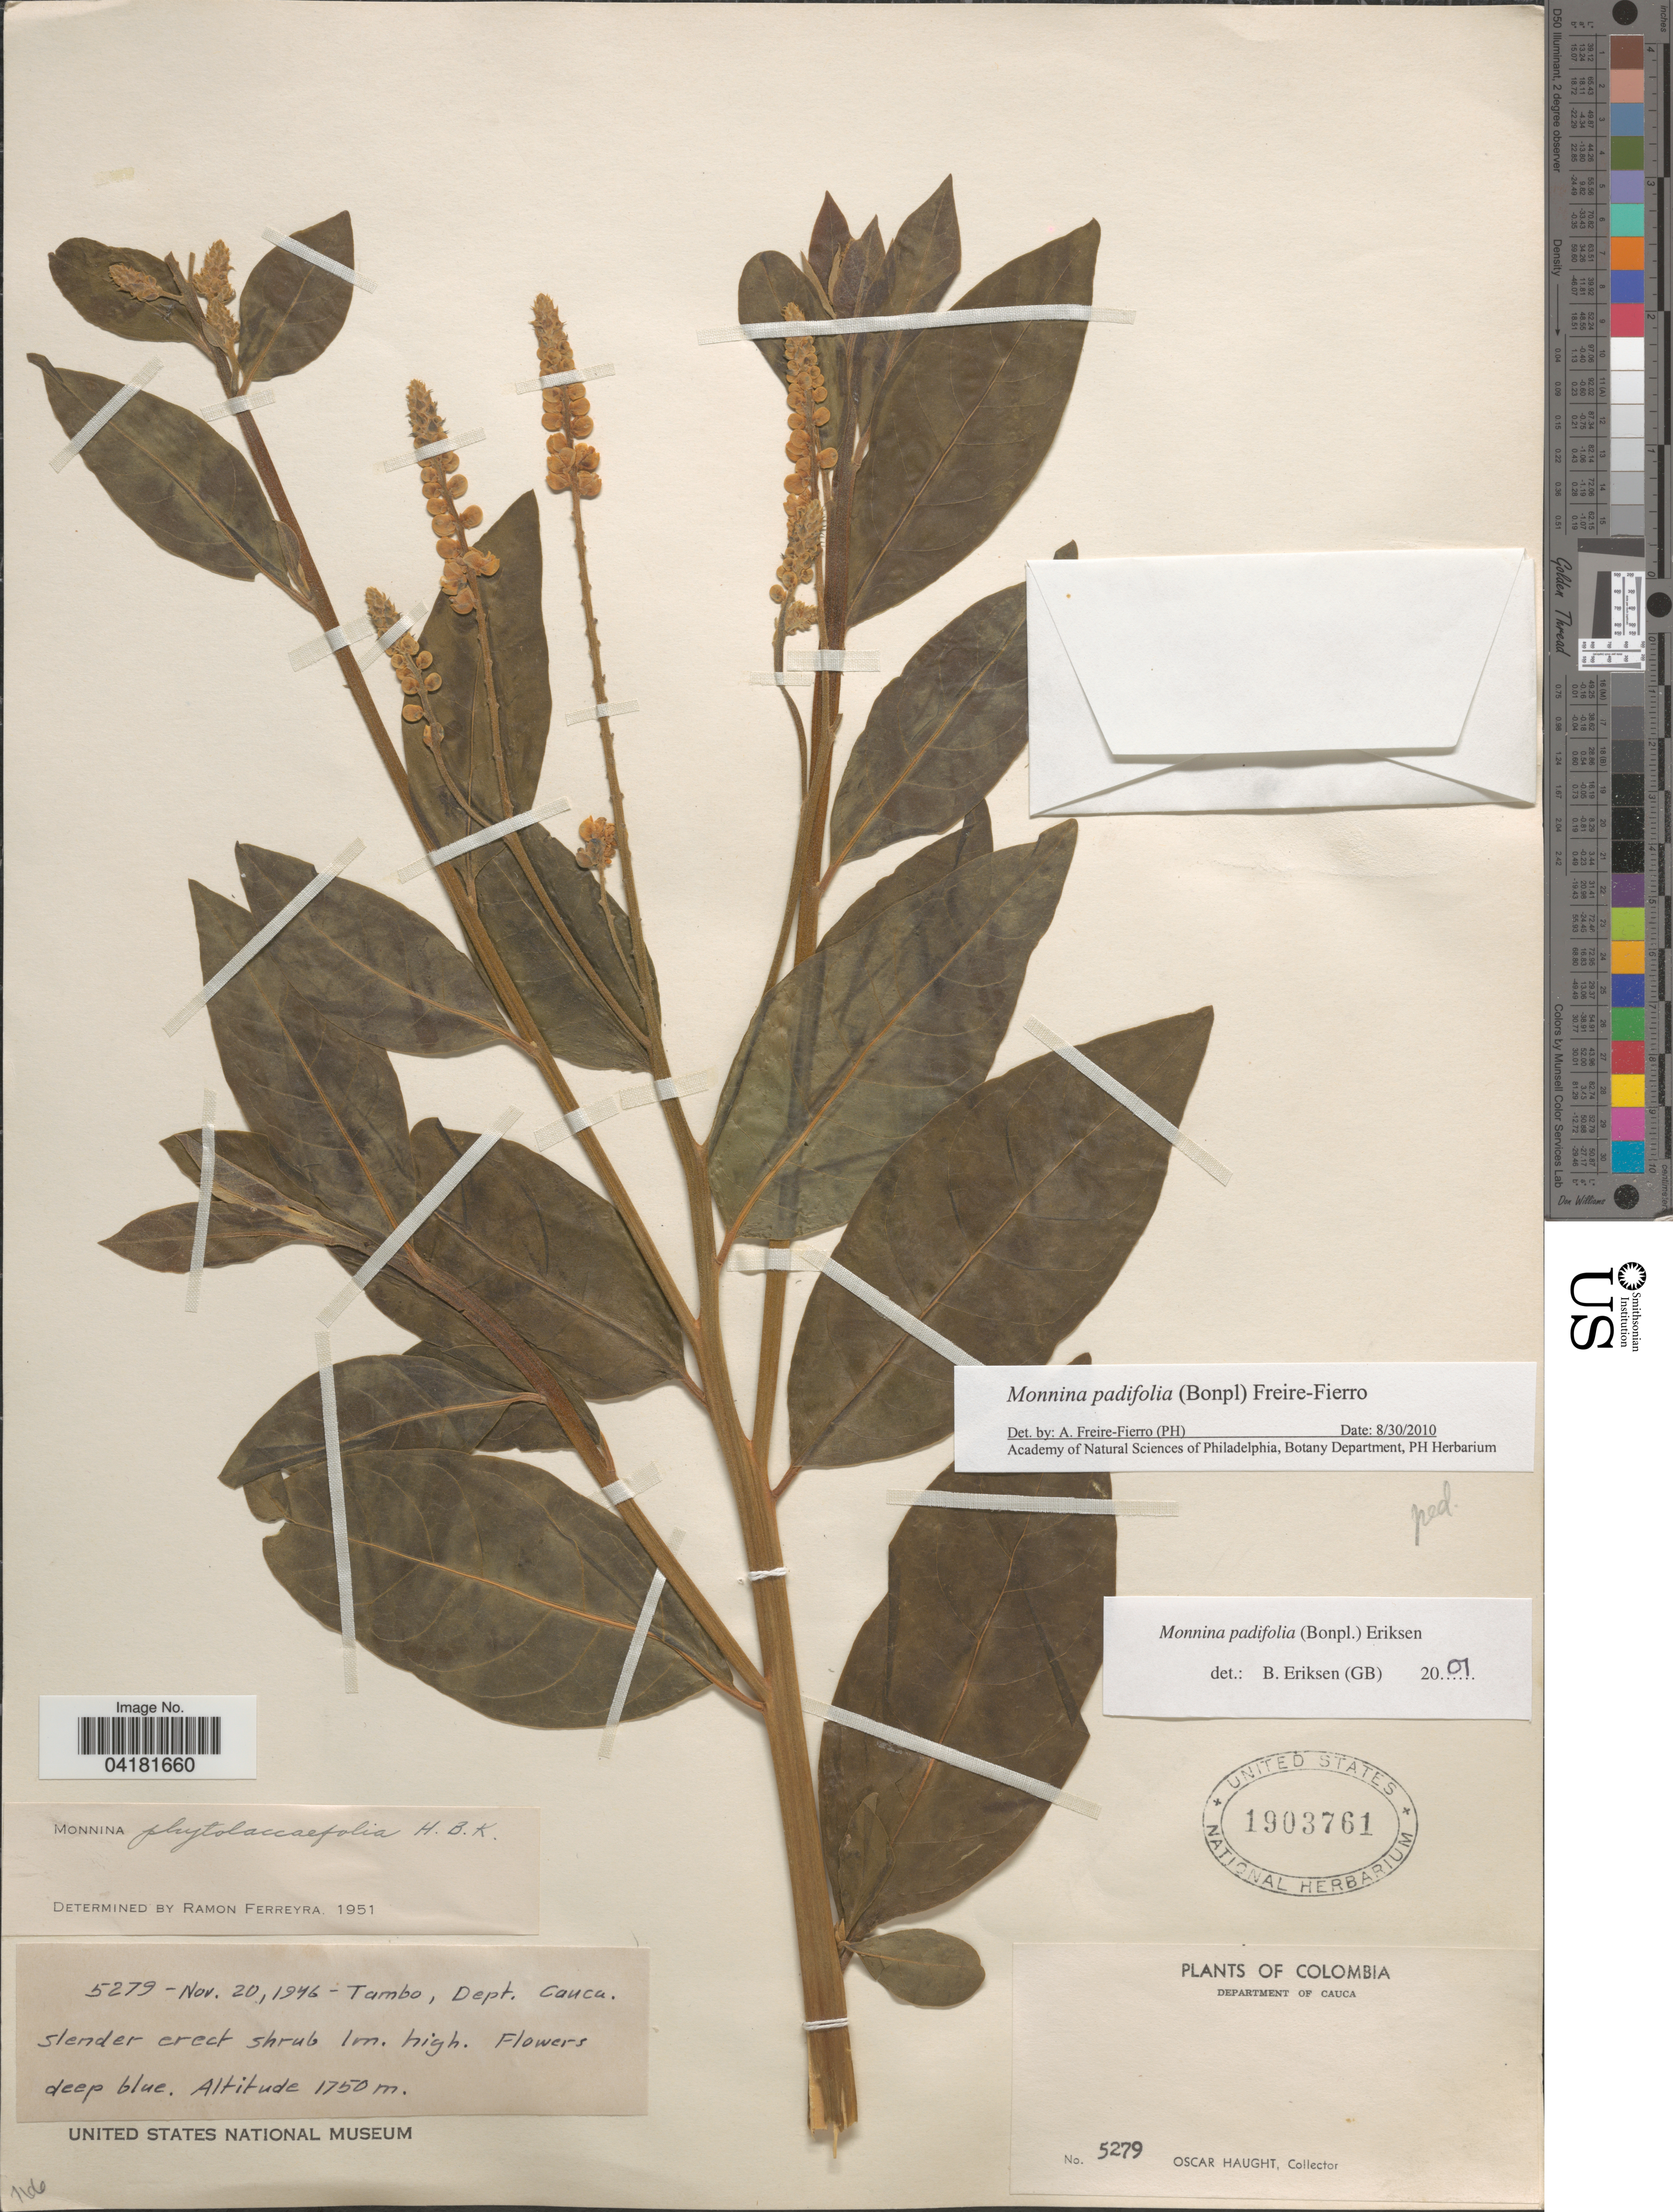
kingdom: Plantae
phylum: Tracheophyta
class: Magnoliopsida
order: Fabales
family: Polygalaceae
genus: Monnina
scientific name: Monnina padifolia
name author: (Bonpl.) Freire-Fierro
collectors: O. L. Haught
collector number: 5297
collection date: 1946-11-20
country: Colombia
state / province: Cauca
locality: Tambo, Dept. Cauca.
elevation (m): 1750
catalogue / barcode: US 1903761